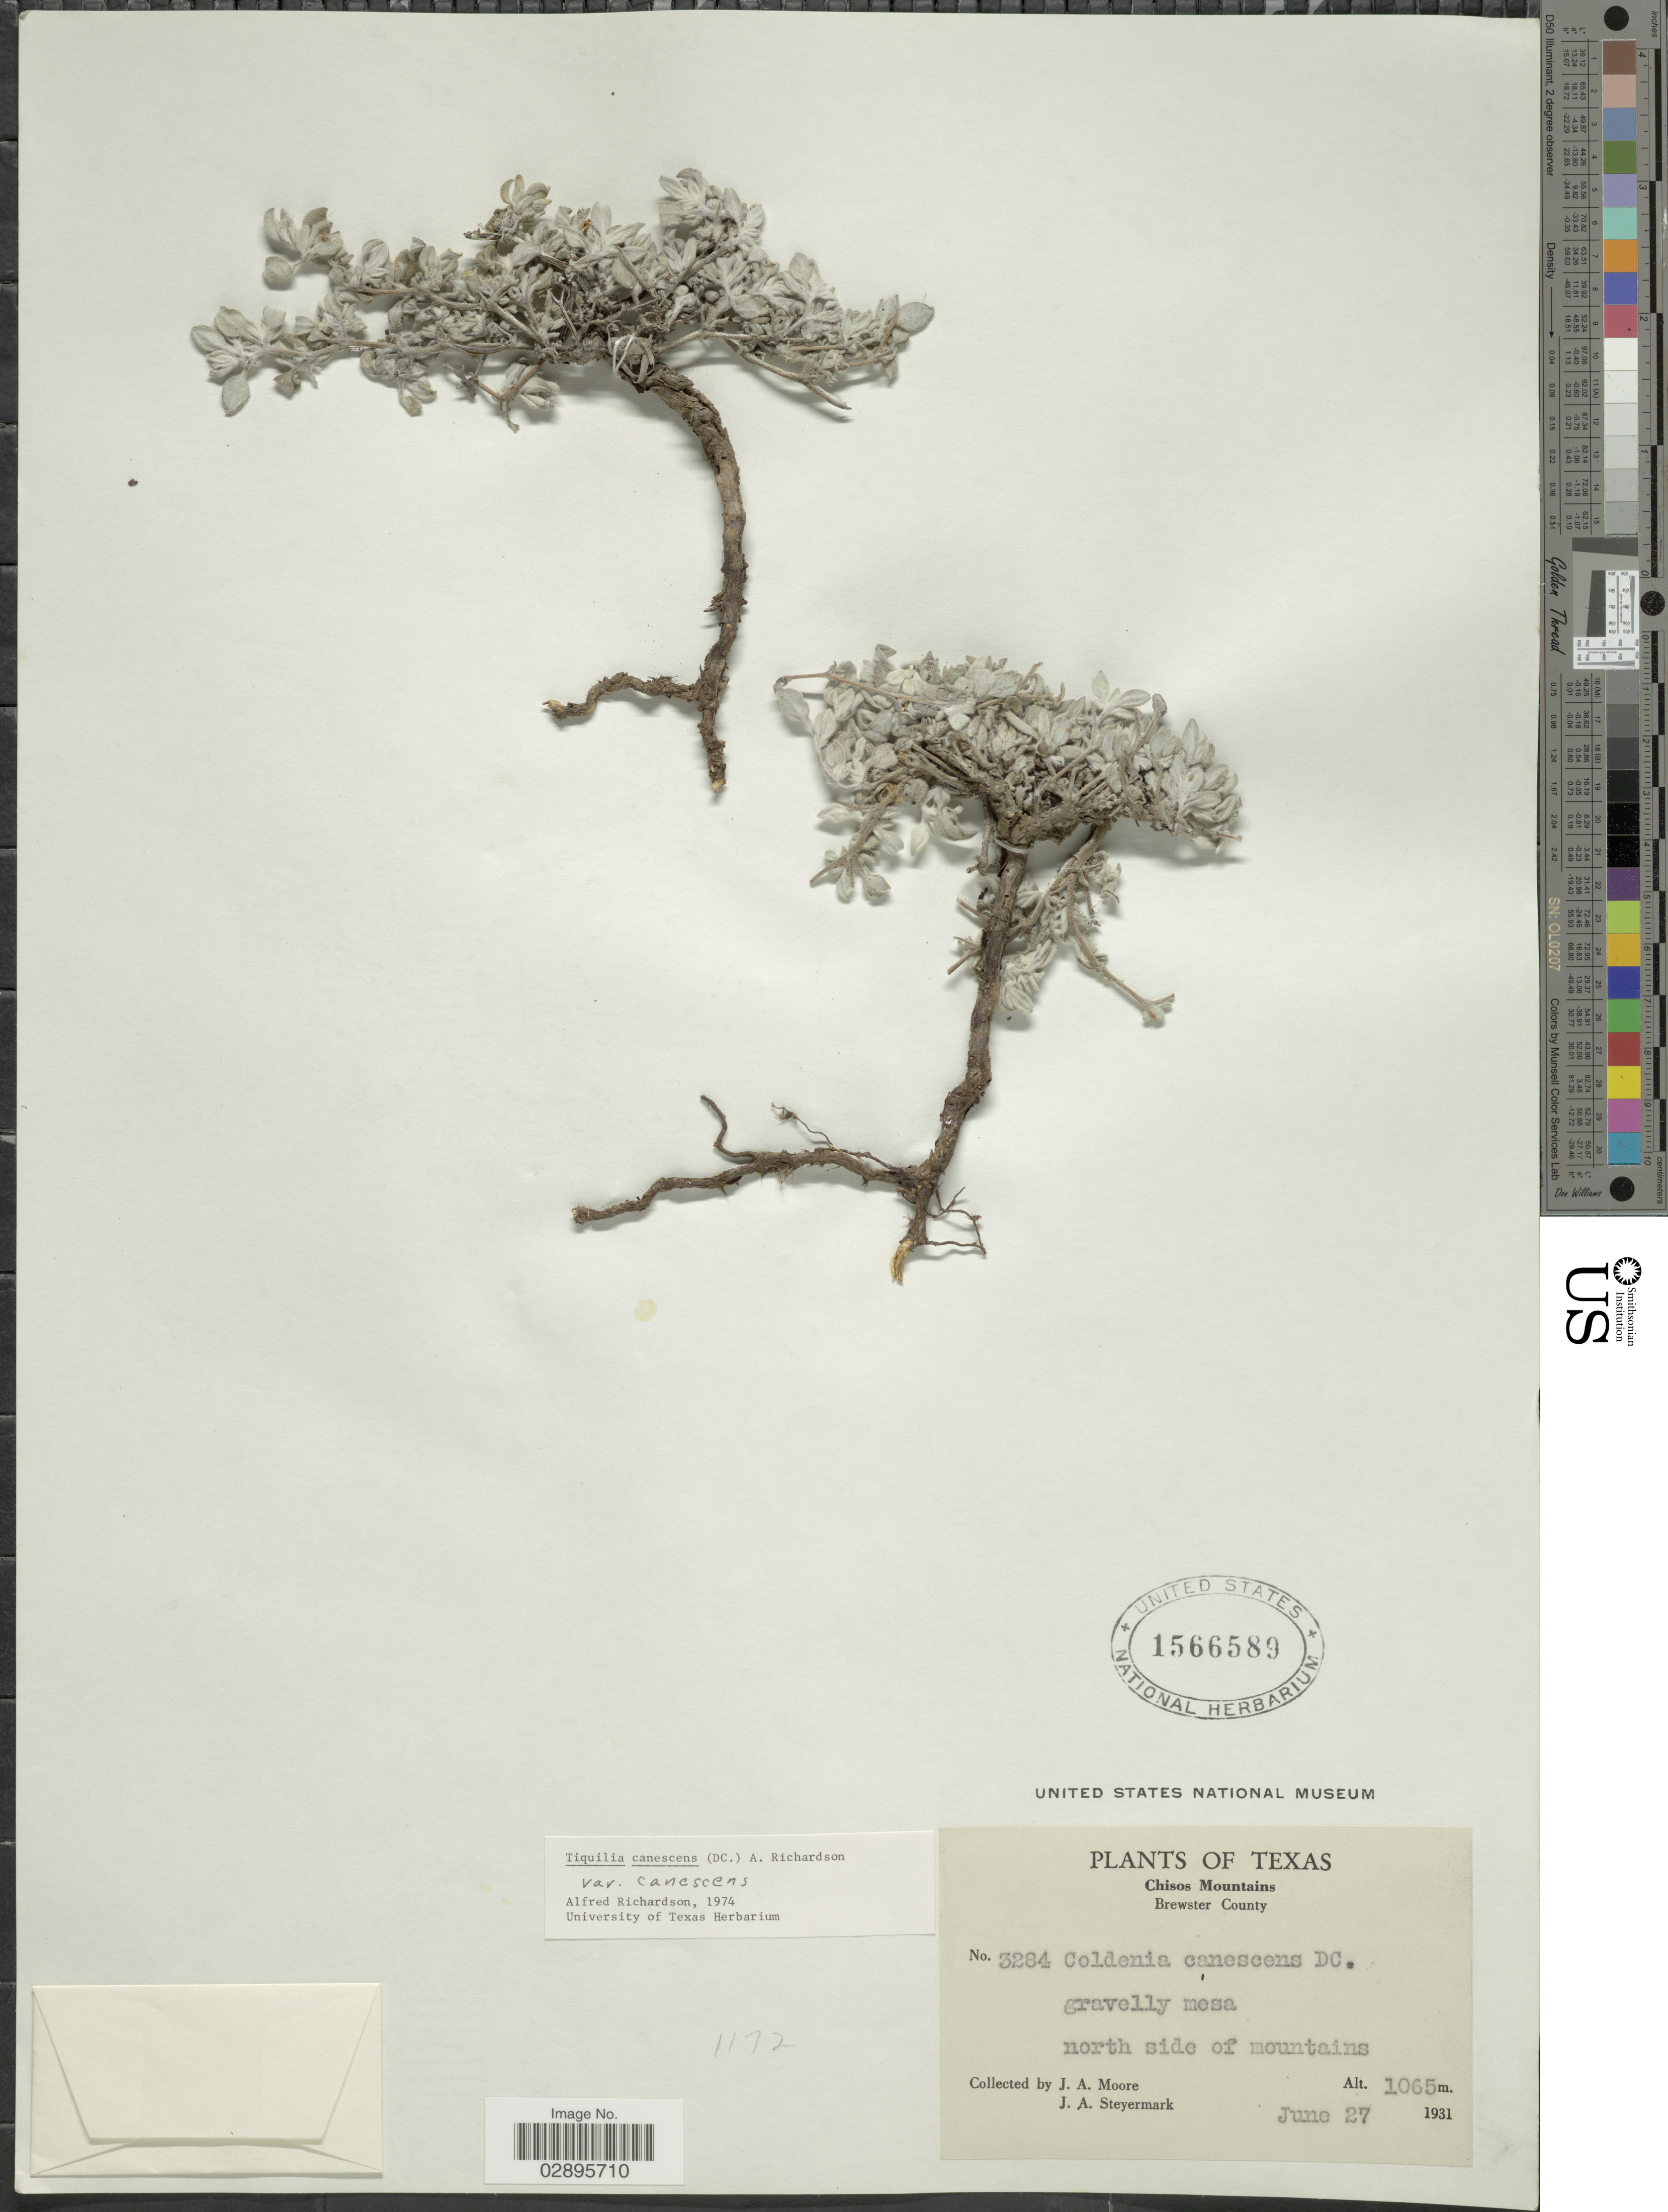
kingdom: Plantae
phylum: Tracheophyta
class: Magnoliopsida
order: Boraginales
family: Ehretiaceae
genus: Tiquilia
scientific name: Tiquilia canescens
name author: (DC.) A.T. Richardson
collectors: J. A. Moore & J. Steyermark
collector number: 3284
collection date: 1931-06-27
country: United States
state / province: Texas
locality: Chisos Mountains. Brewster County. North side of mountains.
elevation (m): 1065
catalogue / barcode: US 1566589